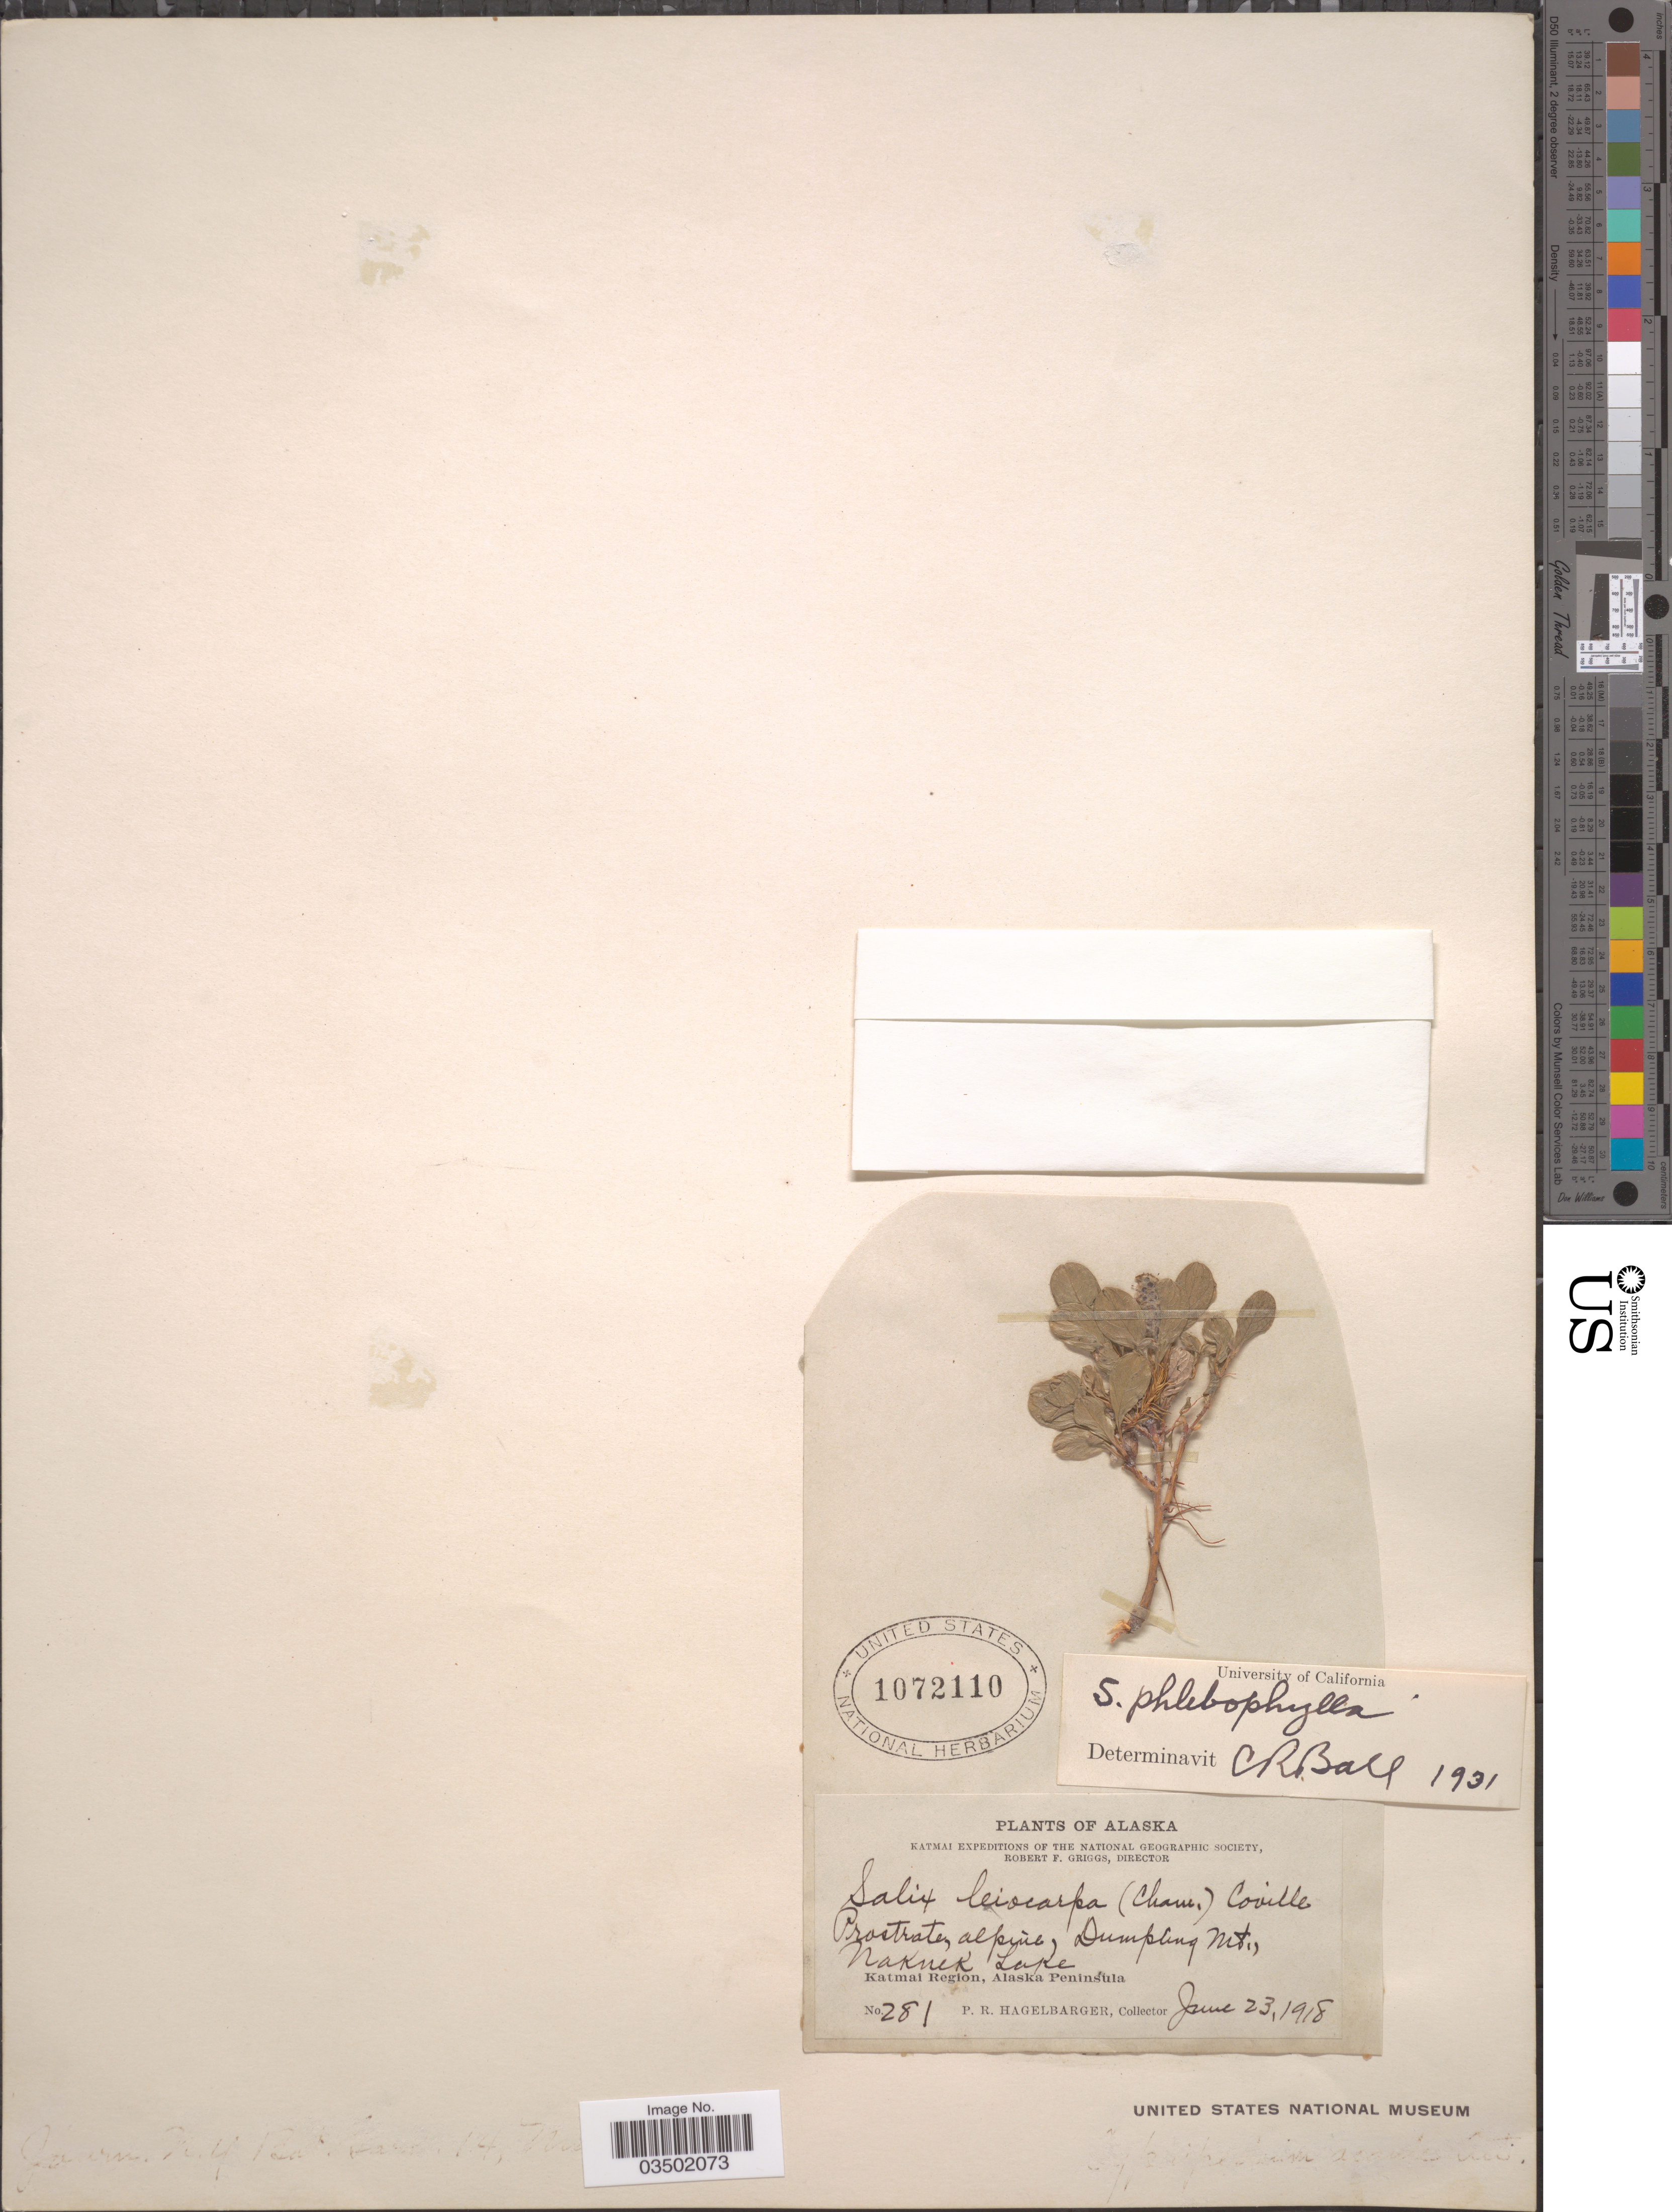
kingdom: Plantae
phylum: Tracheophyta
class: Magnoliopsida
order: Malpighiales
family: Salicaceae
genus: Salix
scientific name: Salix phlebophylla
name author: Andersson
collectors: P. Hagelbarger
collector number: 281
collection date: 1918-06-23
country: United States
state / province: Alaska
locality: Dumpling Mt., Naknek Lake. Katmai Region, Alaska Peninsula.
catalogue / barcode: US 1072110